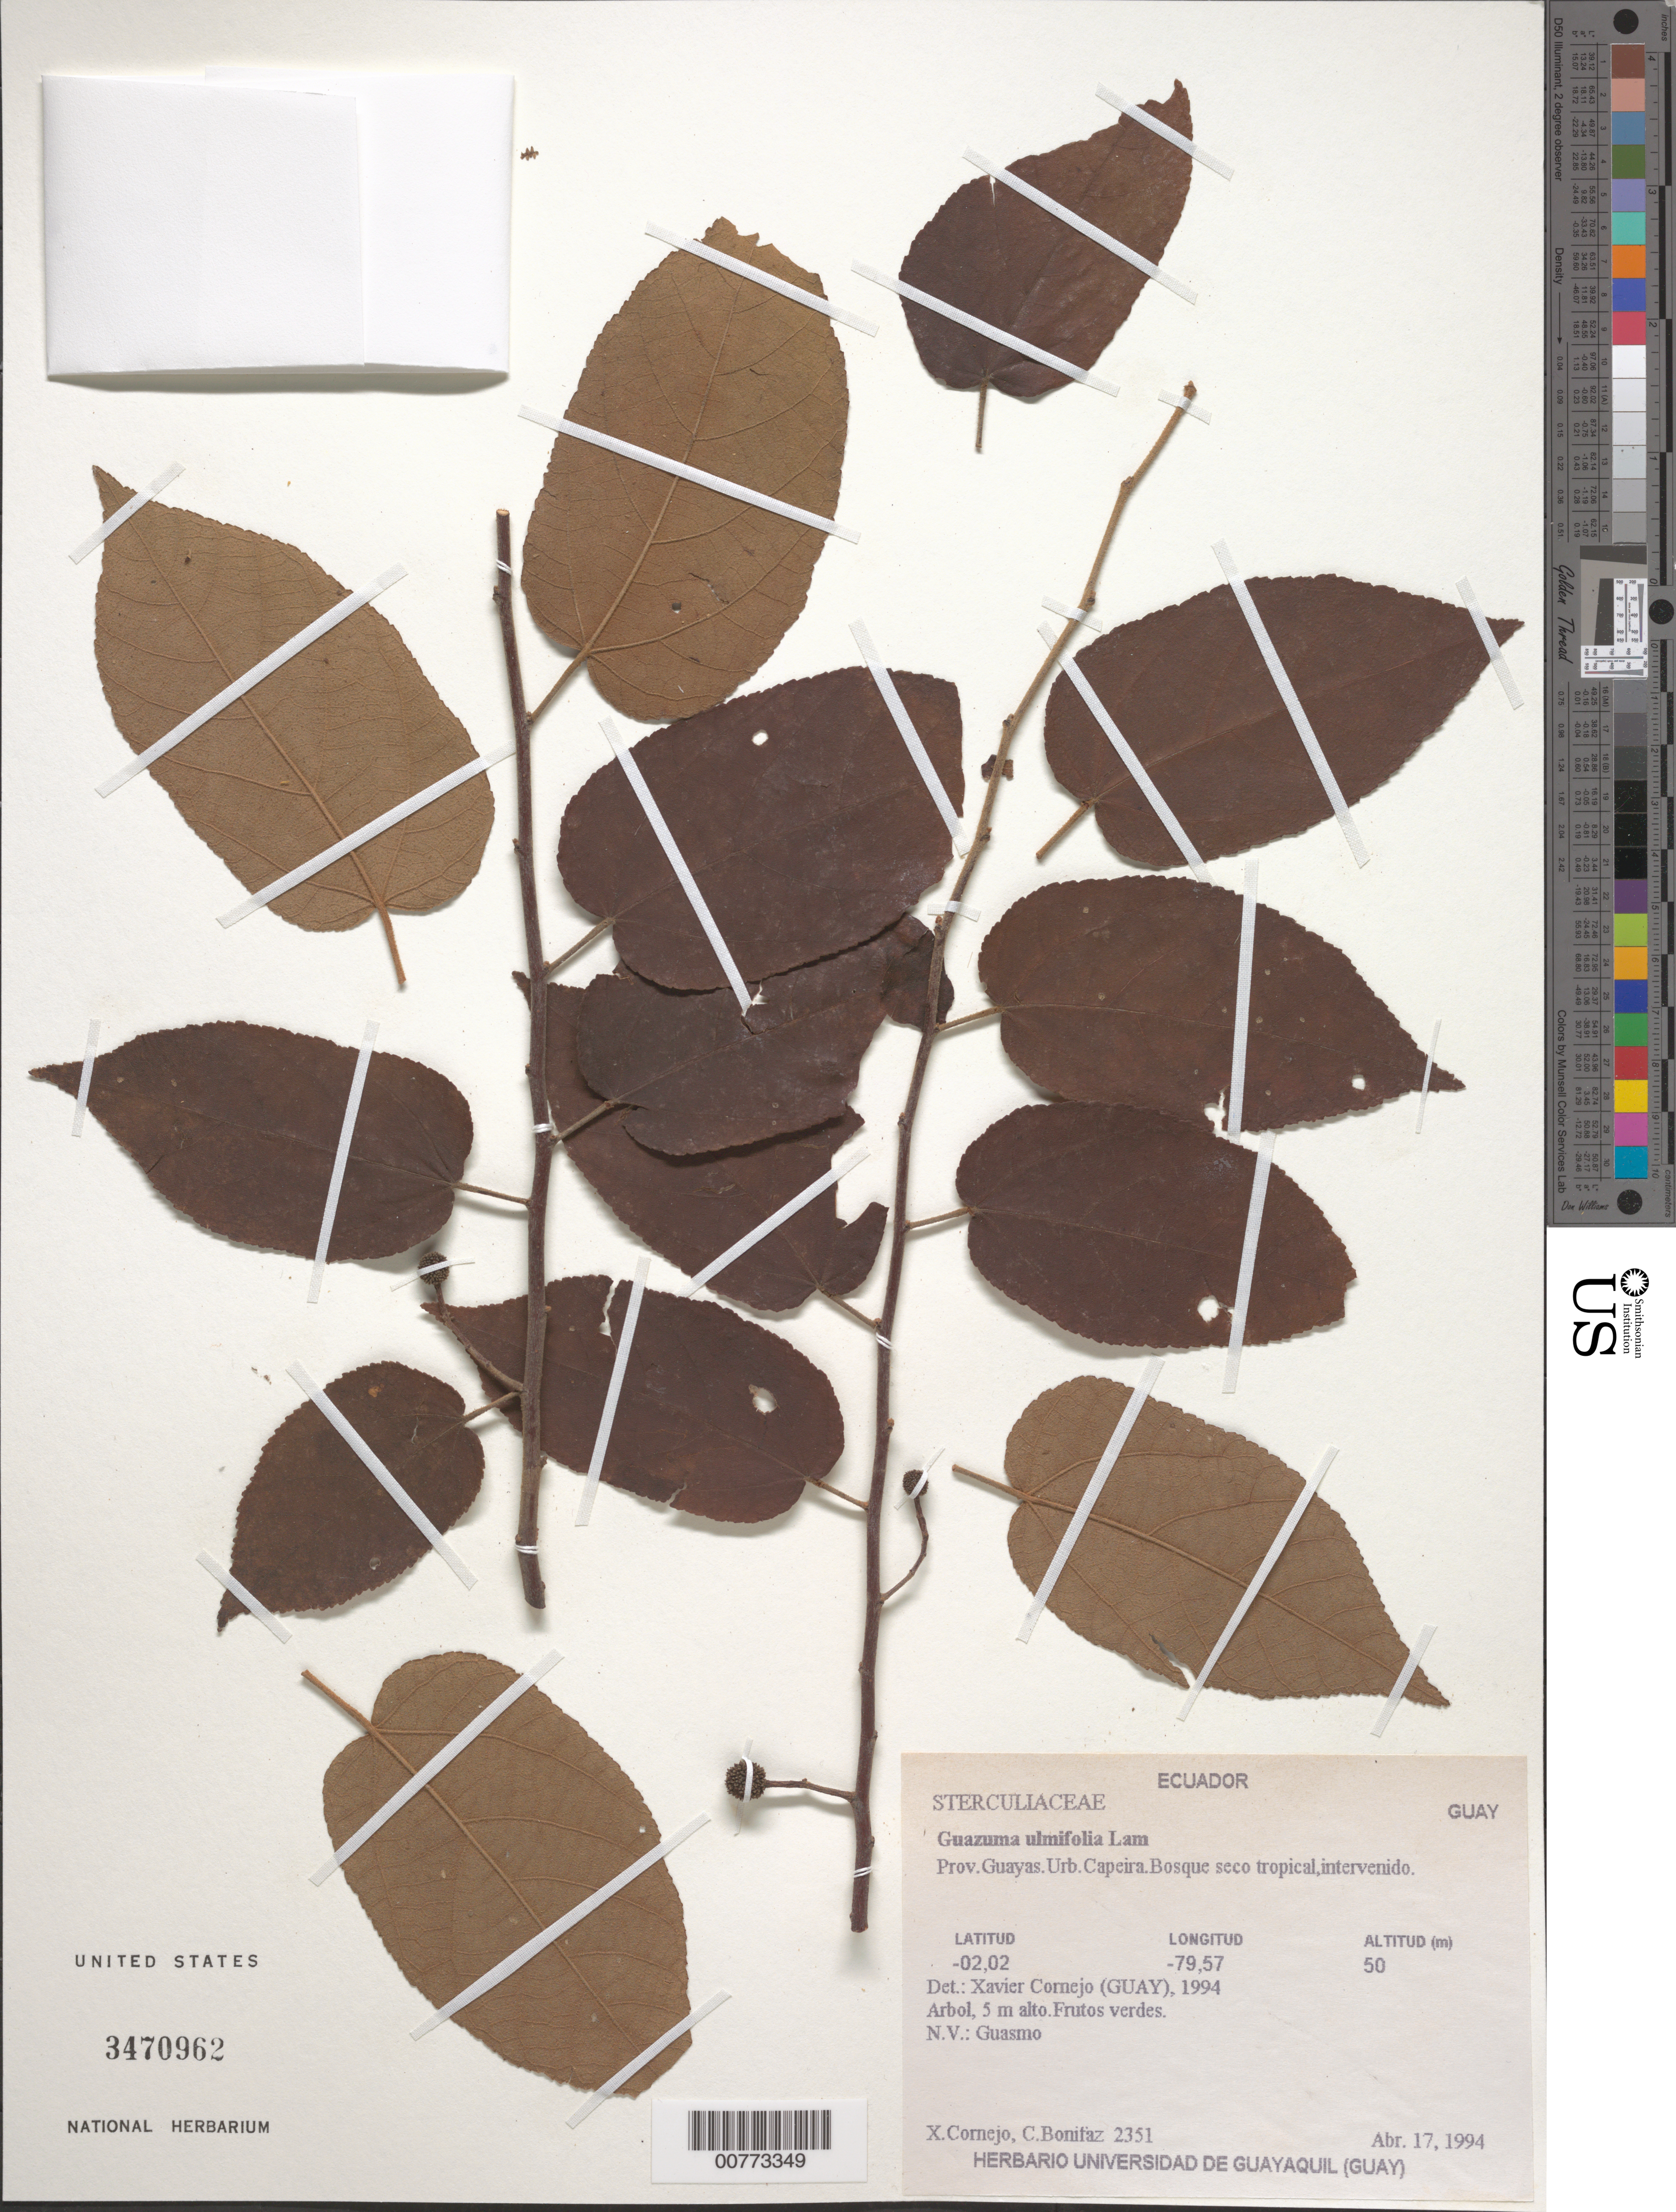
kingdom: Plantae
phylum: Tracheophyta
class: Magnoliopsida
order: Malvales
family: Malvaceae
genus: Guazuma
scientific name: Guazuma ulmifolia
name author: Lam.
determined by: Cornejo, X. F.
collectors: X. F. Cornejo & C. Bonitáz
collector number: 2351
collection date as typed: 17 Apr 1994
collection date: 1994-04-17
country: Ecuador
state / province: Guayas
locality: Urb. Capeira.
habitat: Bosque seco tropical, intervenido.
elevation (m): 50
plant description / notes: Common name: Guasmo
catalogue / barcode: US 3470962